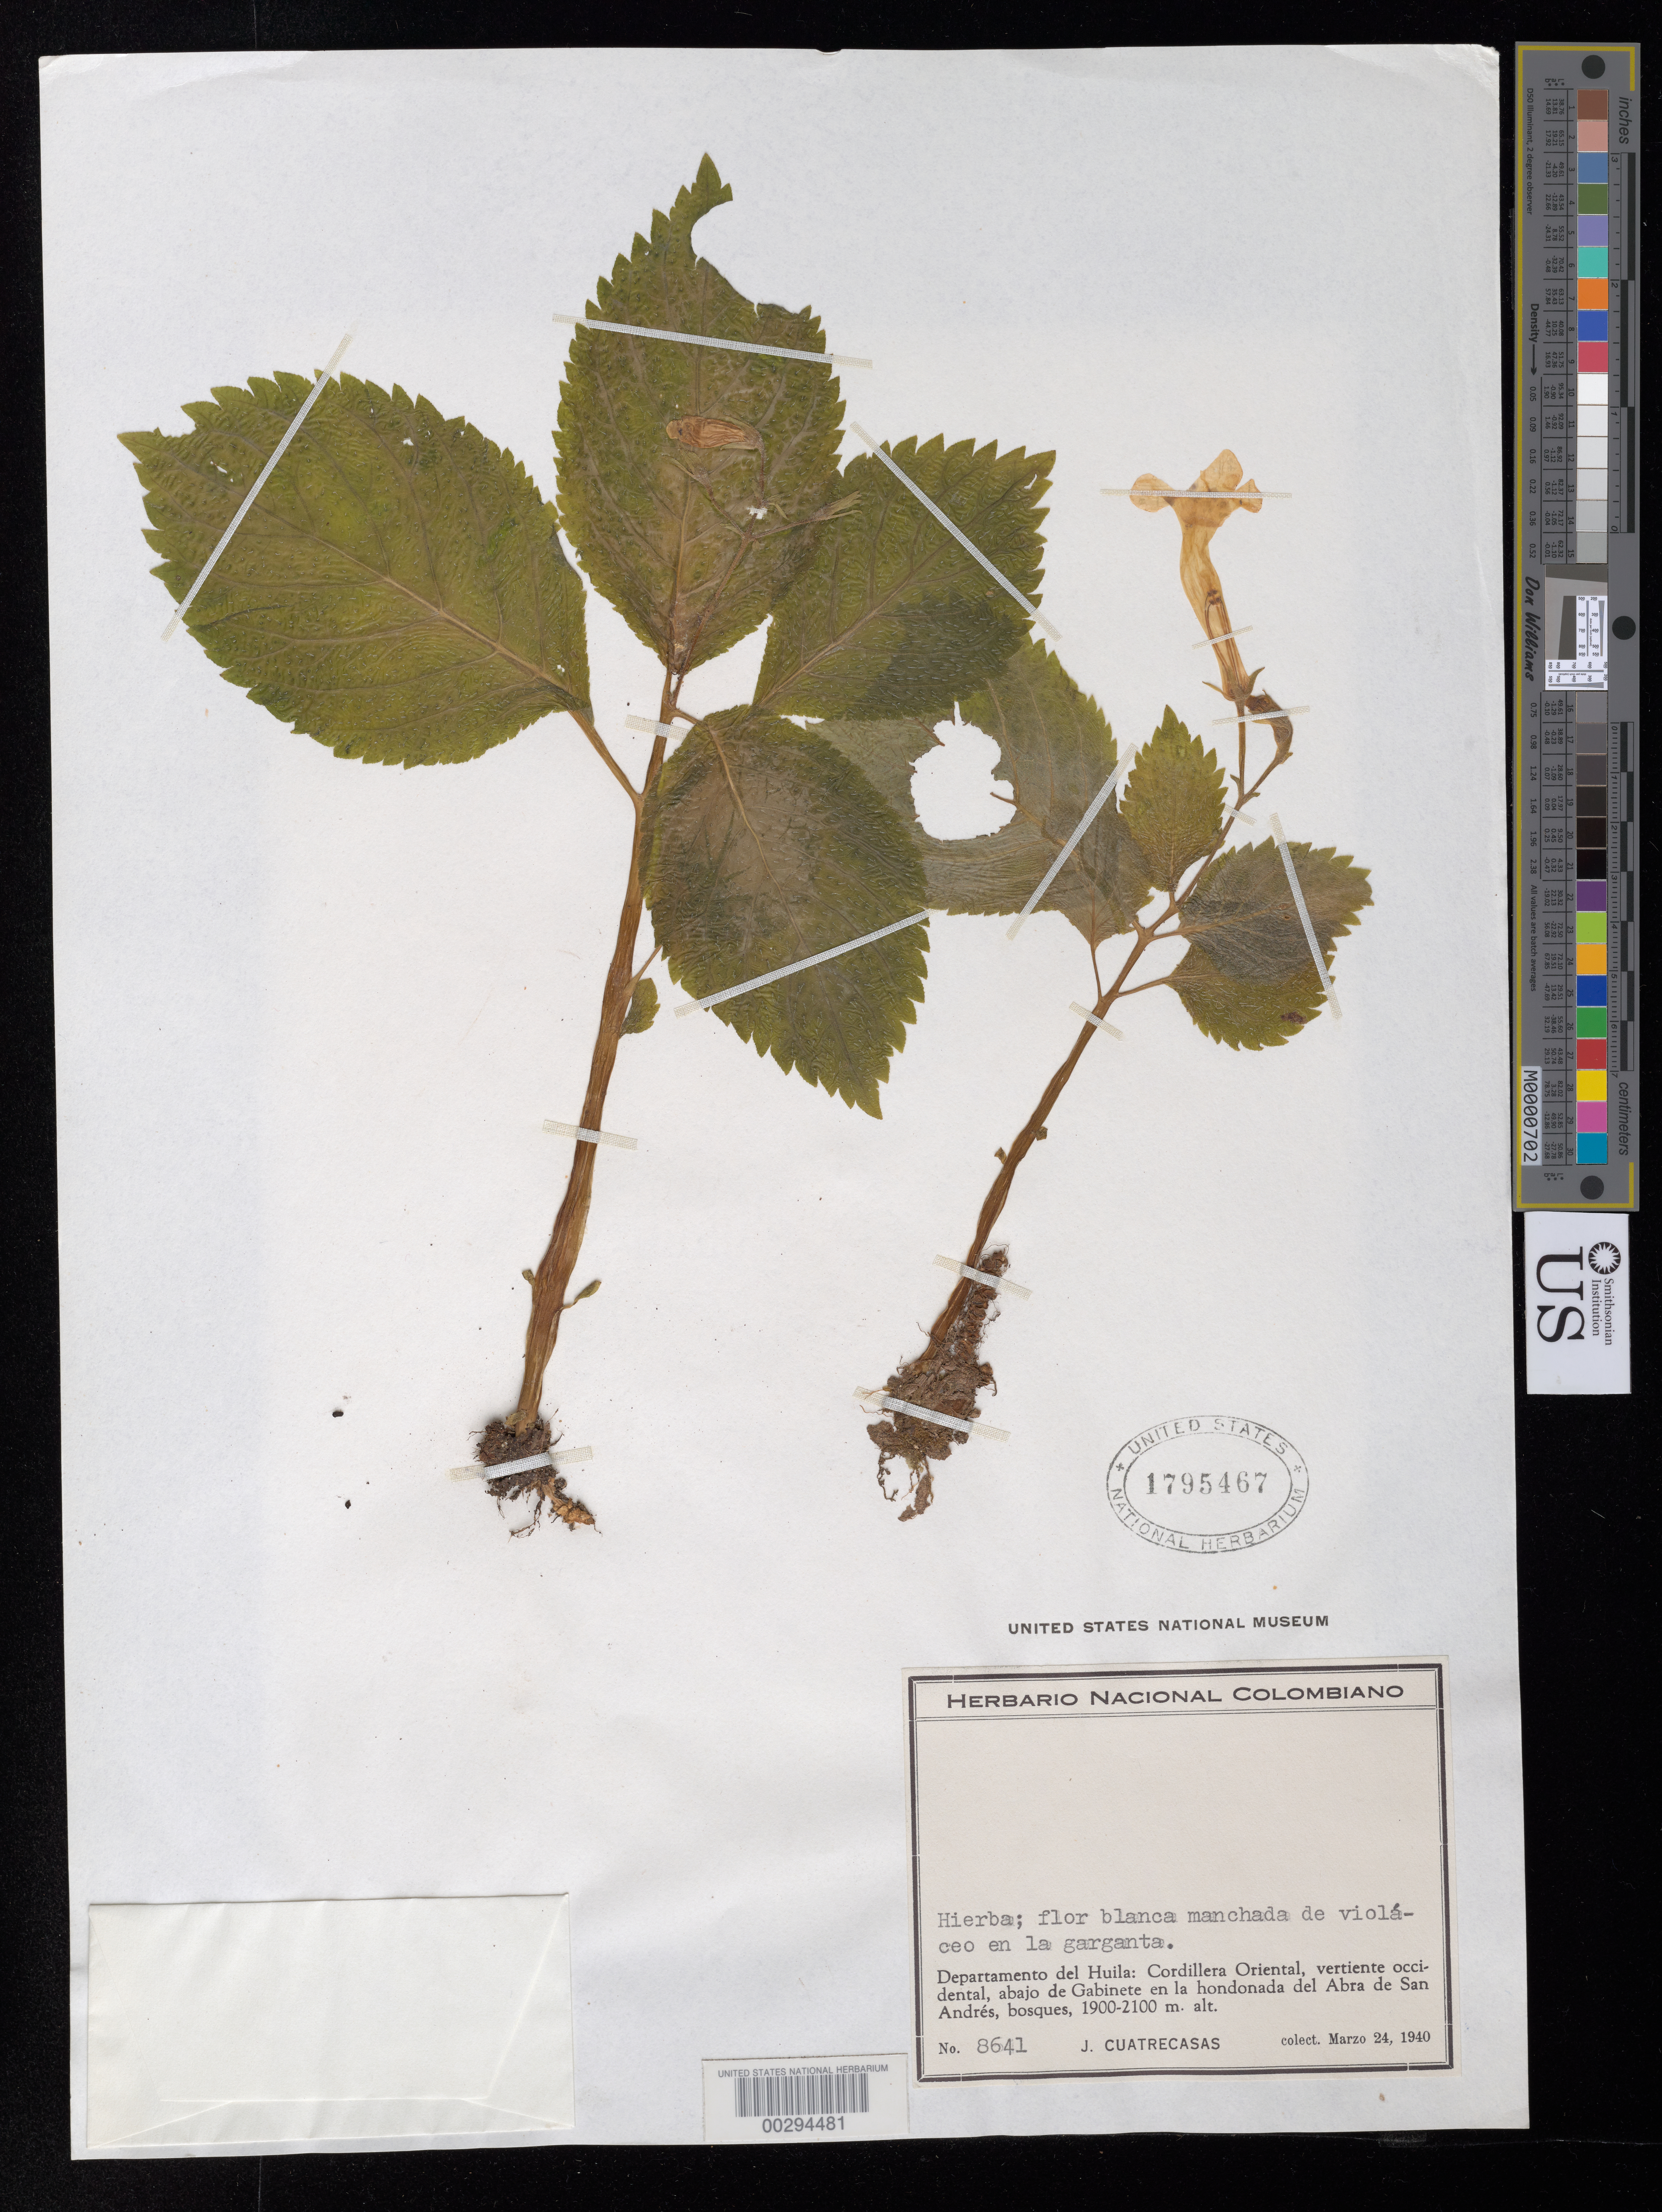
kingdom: Plantae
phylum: Tracheophyta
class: Magnoliopsida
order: Lamiales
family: Gesneriaceae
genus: Diastema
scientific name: Diastema sp.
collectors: J. Cuatrecasas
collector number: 8641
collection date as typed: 24 Mar 1940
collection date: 1940-03-24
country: Colombia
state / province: Huila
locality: Cordillera Oriental, vertiente occidental, abajo de Gabinete en la hondonada del Abra de San Andrés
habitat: Bosques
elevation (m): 1900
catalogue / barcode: US 1795467